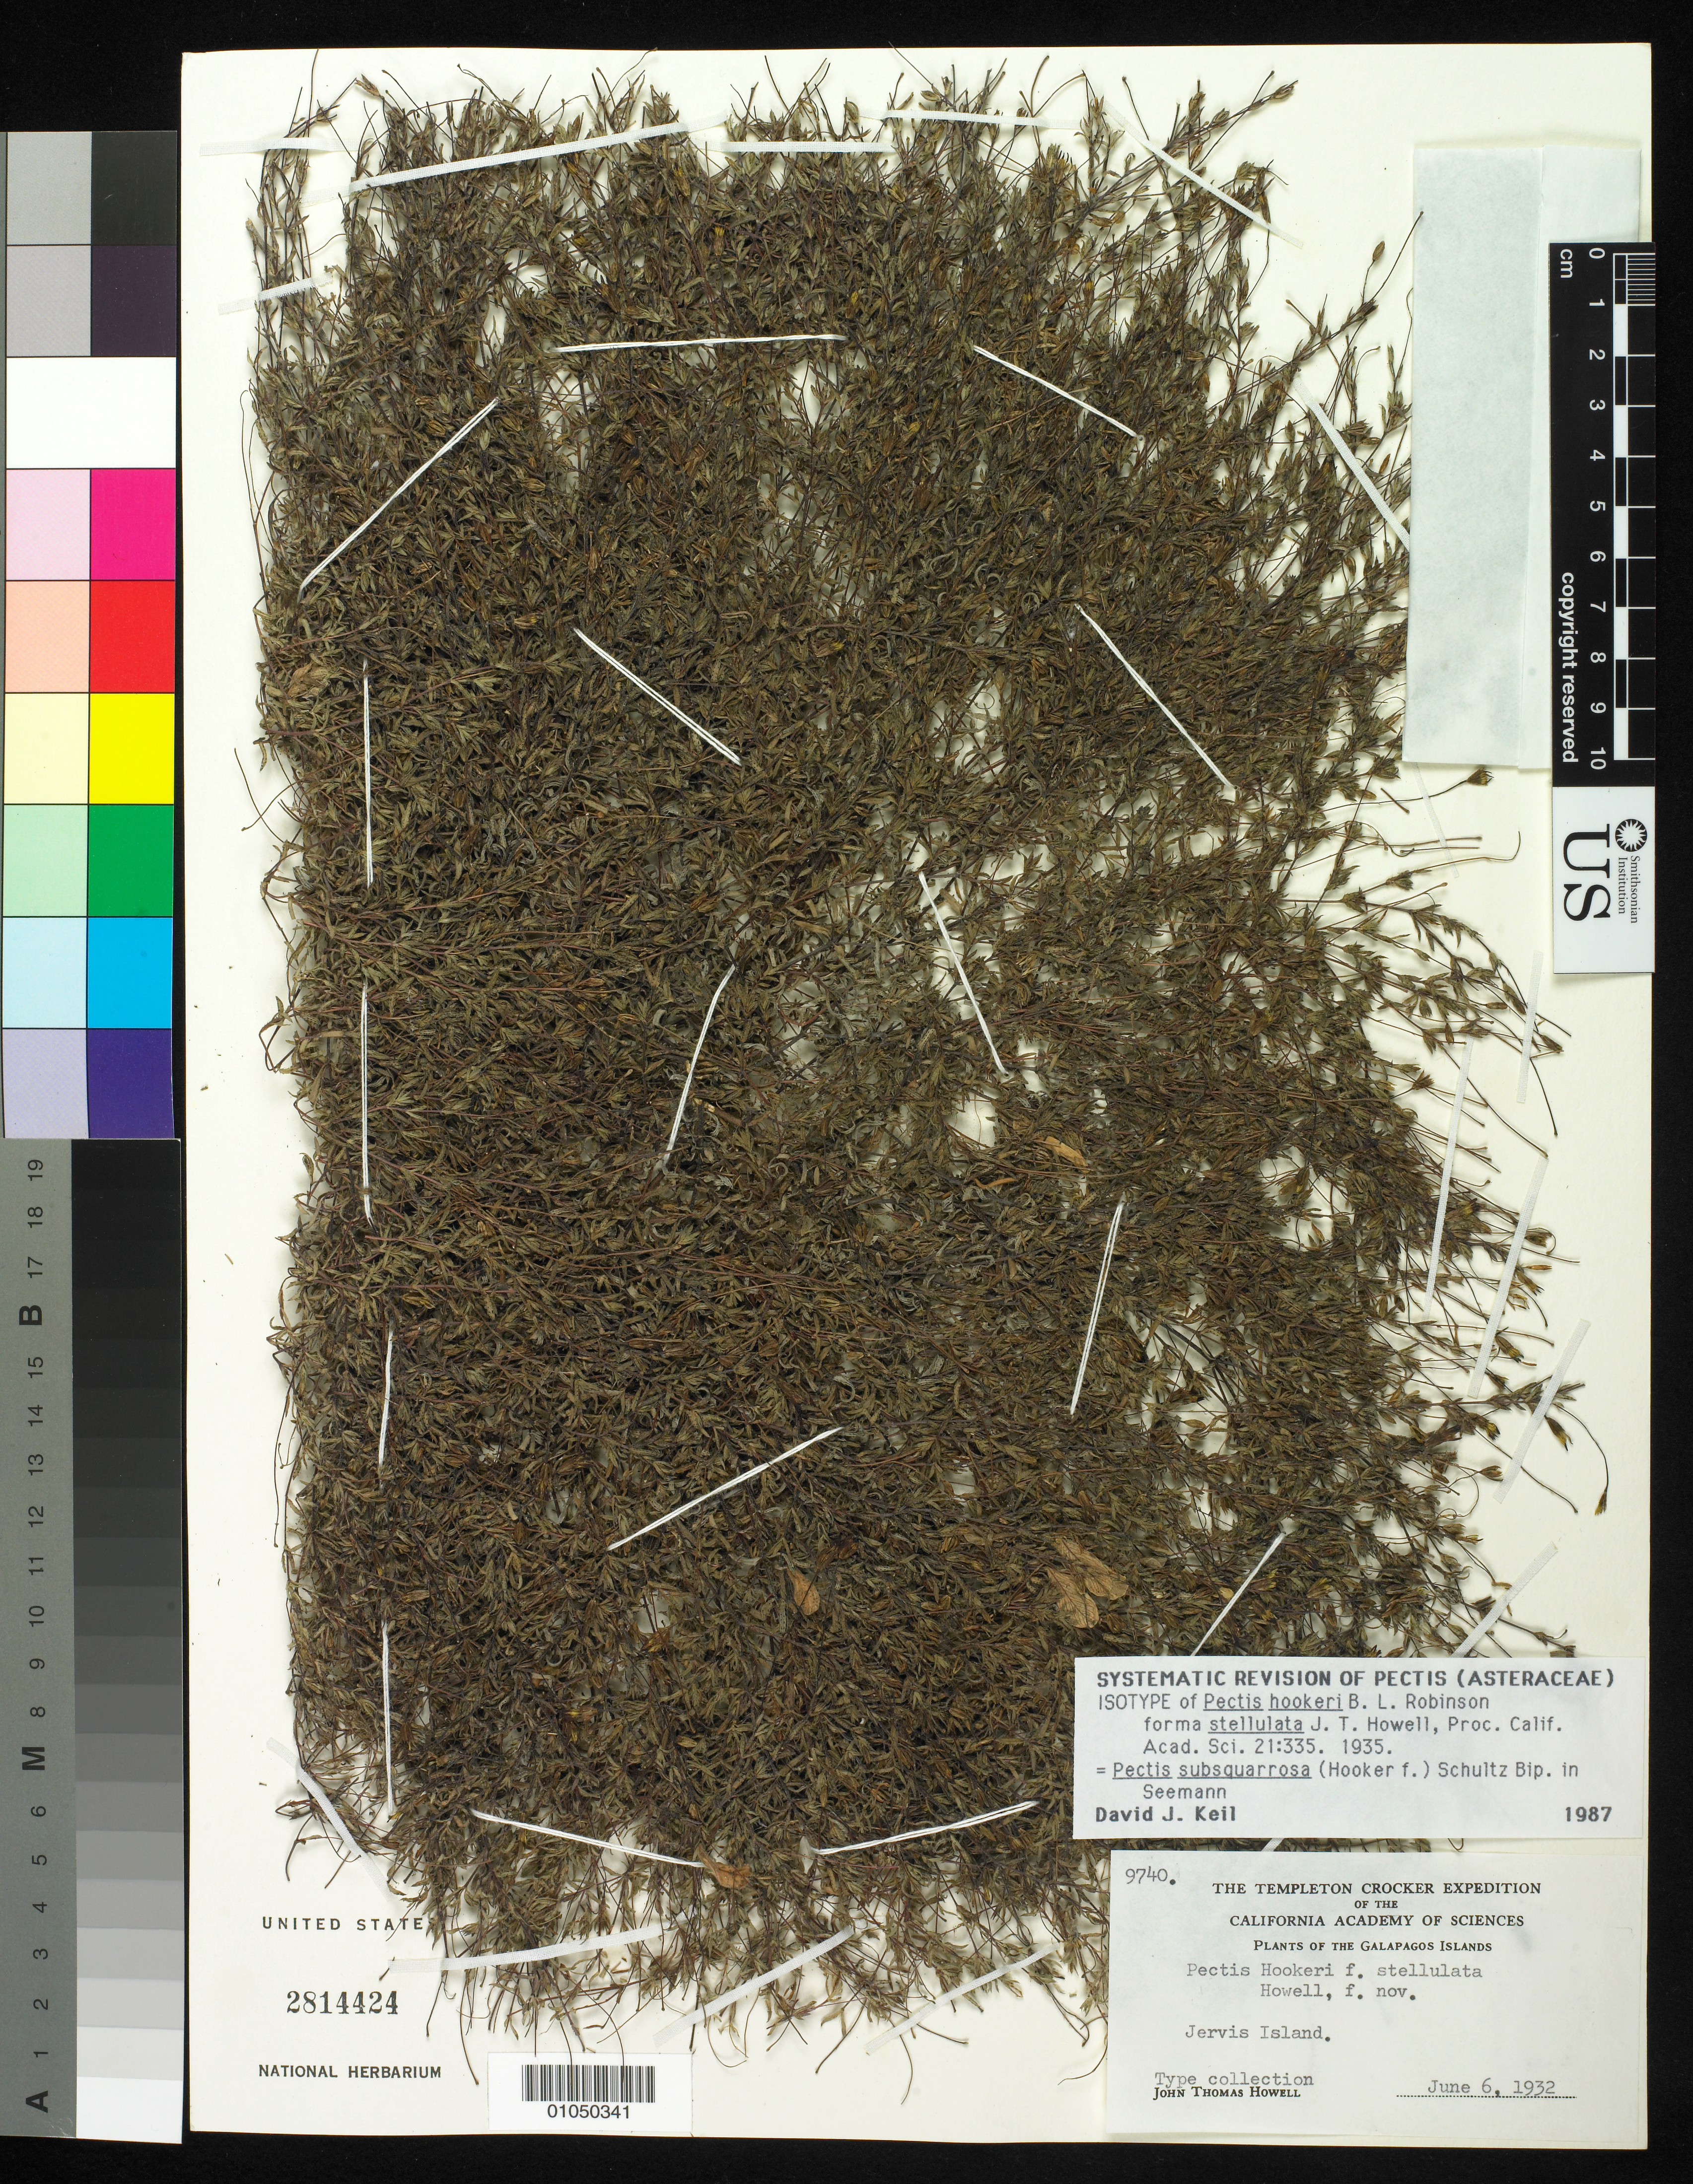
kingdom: Plantae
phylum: Tracheophyta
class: Magnoliopsida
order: Asterales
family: Asteraceae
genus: Pectis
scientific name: Pectis hookeri f. stellulata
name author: J.T. Howell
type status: Isotype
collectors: J. T. Howell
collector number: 9740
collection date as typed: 06 Jun 1932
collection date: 1932-06-06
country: Ecuador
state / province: Colón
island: Jervis [Rábida]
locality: Jervis Island.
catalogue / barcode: US 2814424